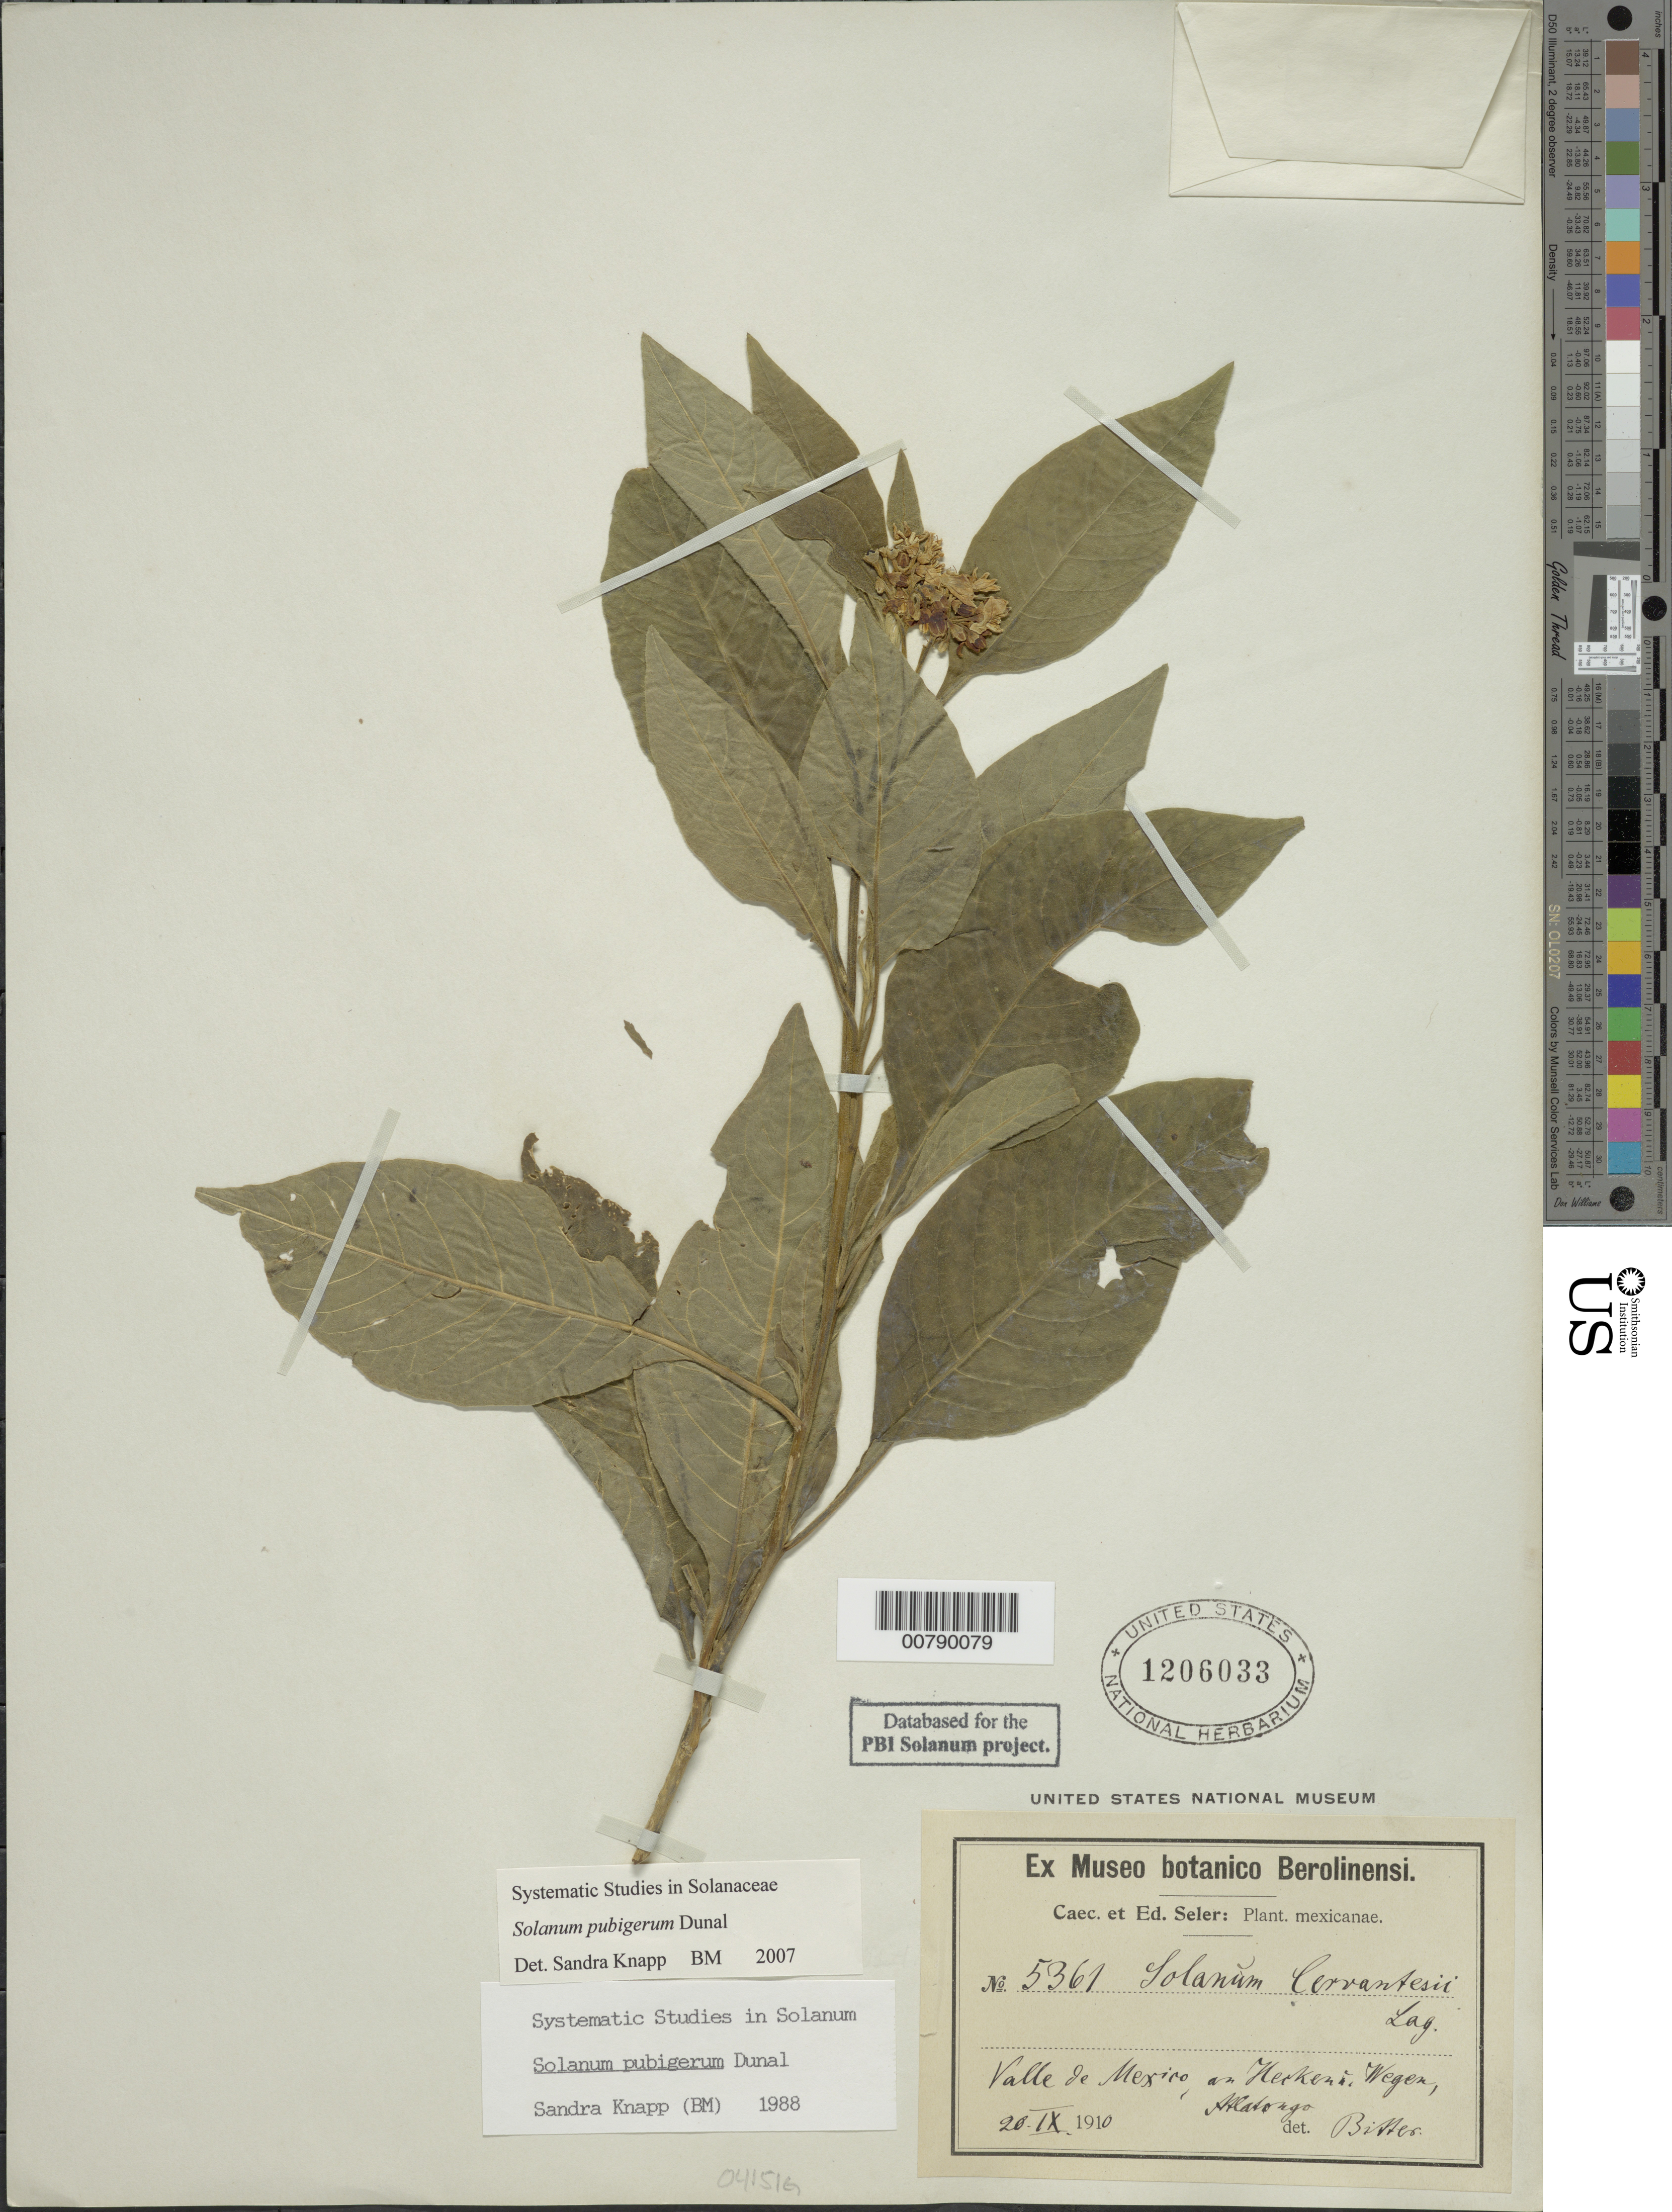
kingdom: Plantae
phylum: Tracheophyta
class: Magnoliopsida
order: Solanales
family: Solanaceae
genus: Solanum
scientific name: Solanum pubigerum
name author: Dunal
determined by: Knapp, S. D.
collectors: -. Anon.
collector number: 5361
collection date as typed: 20 Sep 1910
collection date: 1910-09-20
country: Mexico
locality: Valle de Mexico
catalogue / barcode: US 1206033